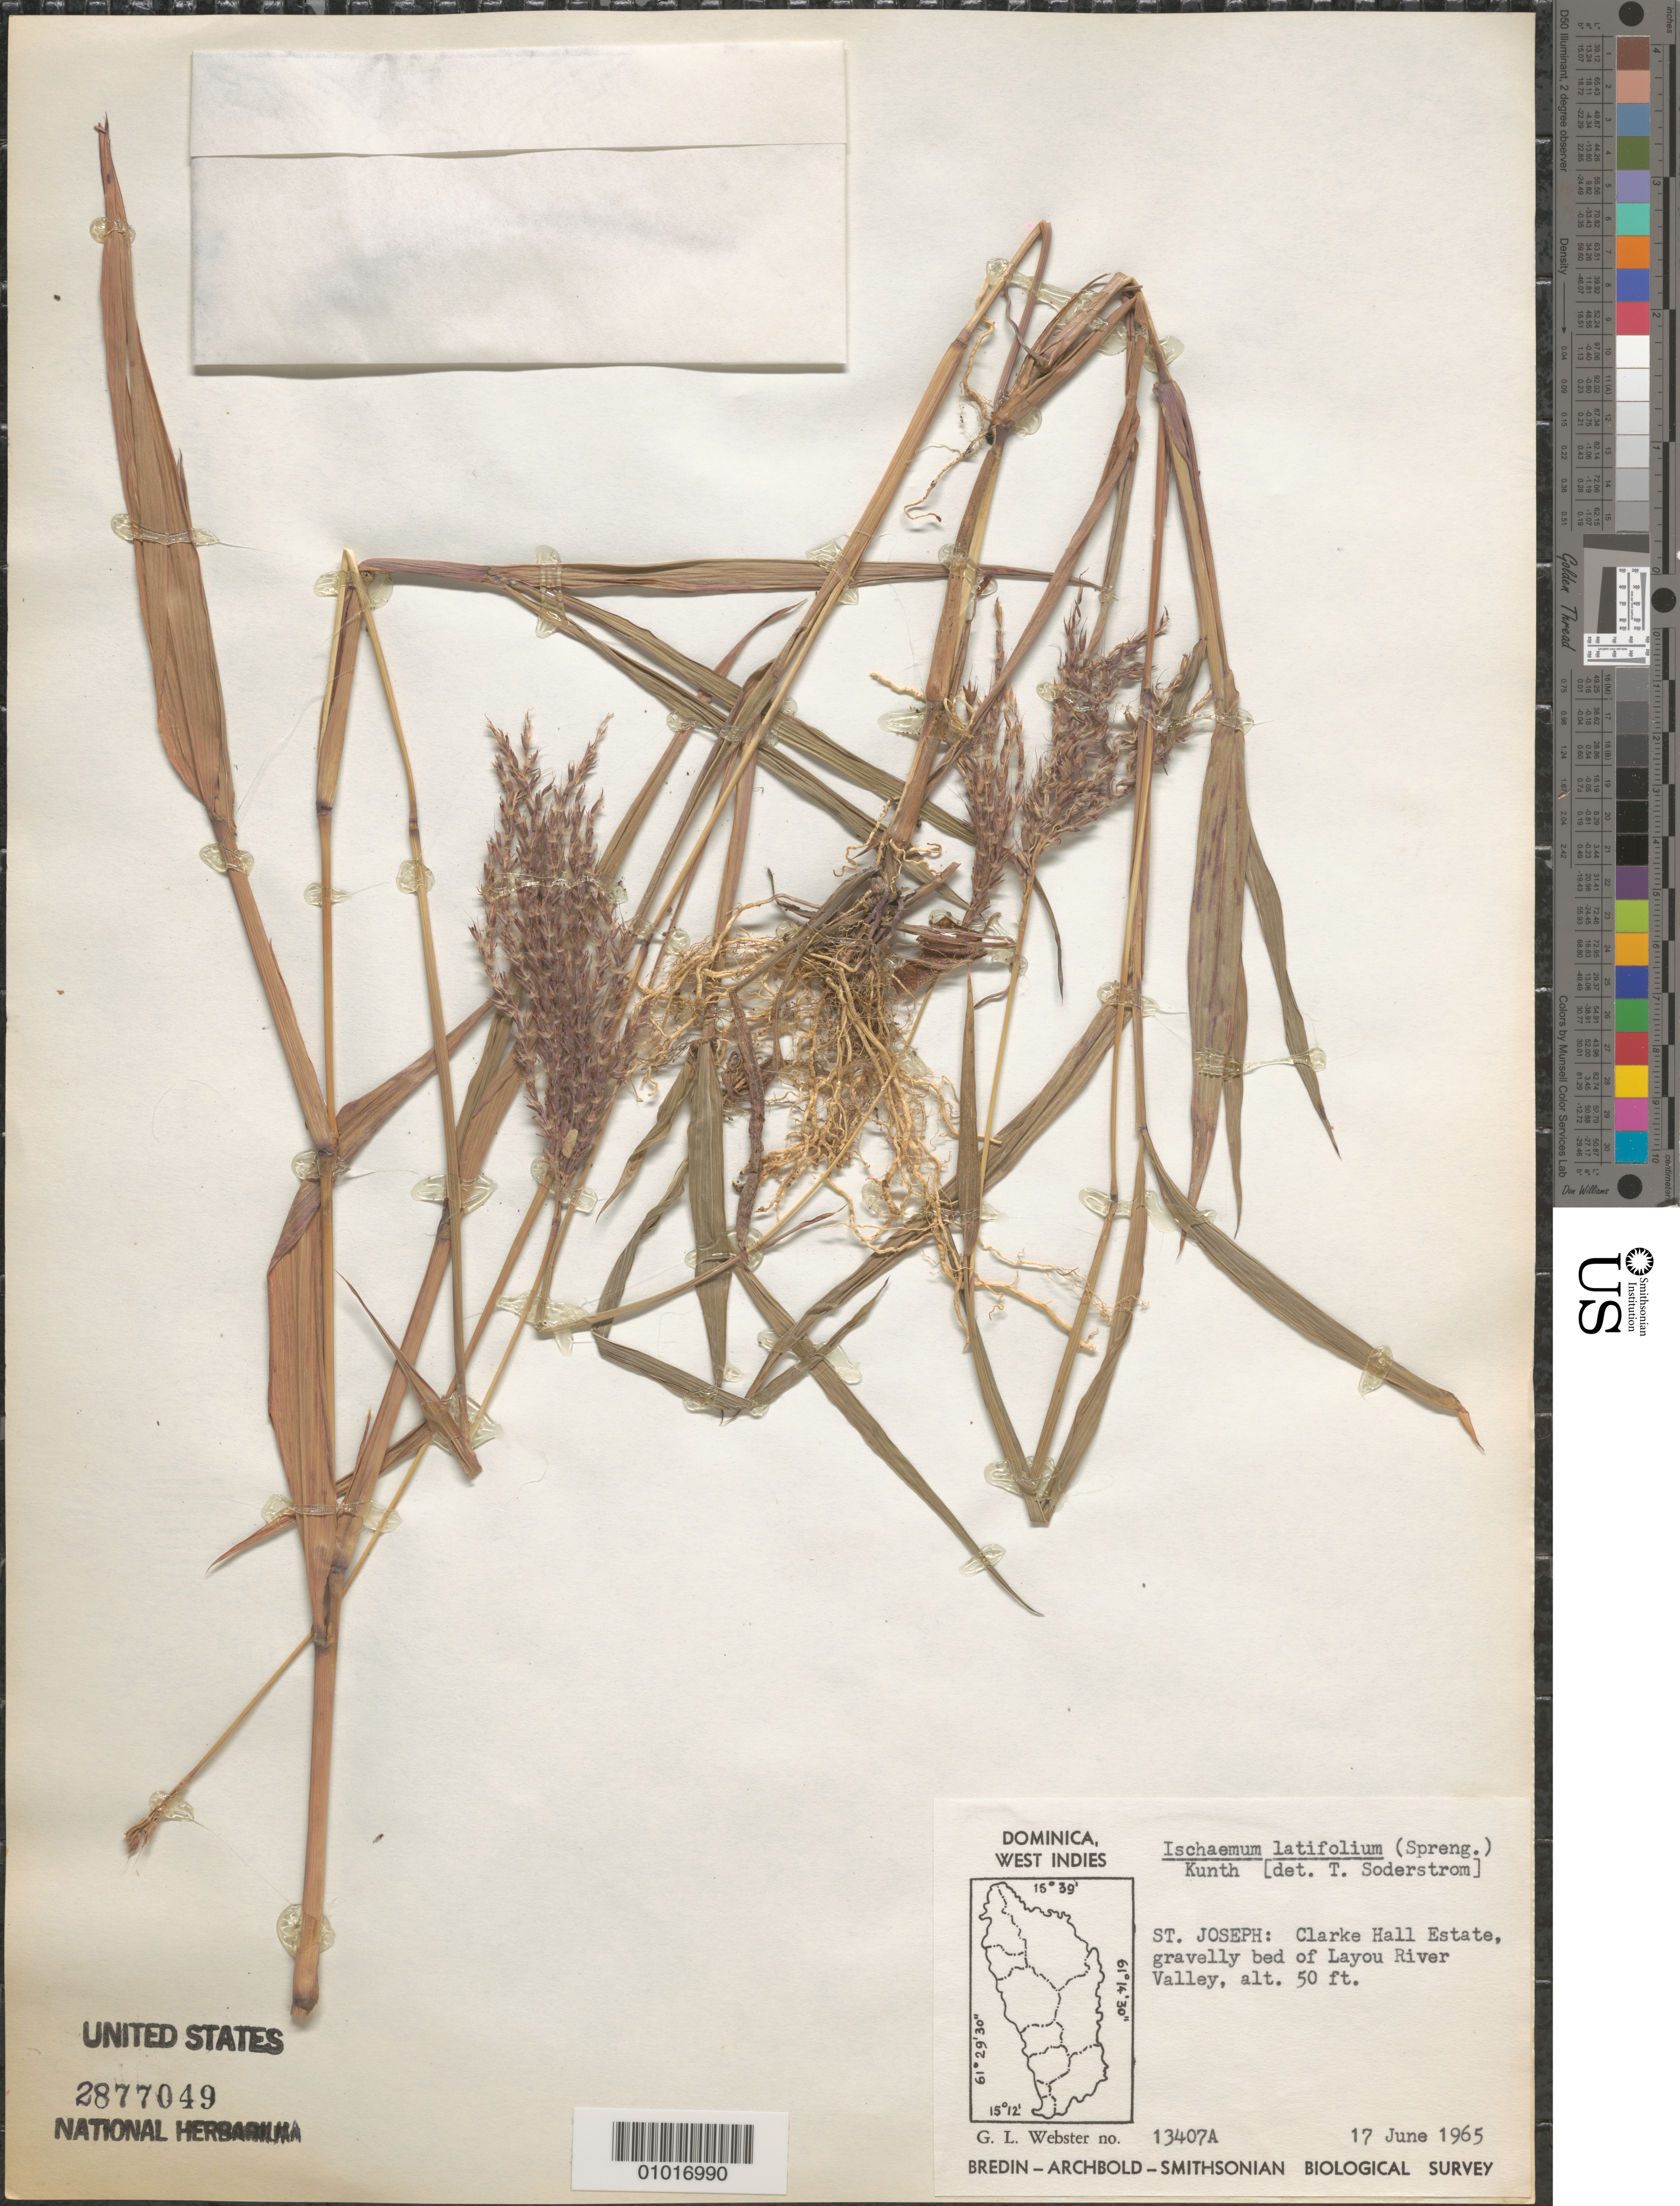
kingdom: Plantae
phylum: Tracheophyta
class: Liliopsida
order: Poales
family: Poaceae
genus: Ischaemum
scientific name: Ischaemum latifolium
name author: (Spreng.) Kunth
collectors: G. L. Webster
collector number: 13407A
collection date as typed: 17 Jun 1965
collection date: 1965-06-17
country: Dominica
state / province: St. Joseph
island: Dominica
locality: St. Joseph: Clarke Hall Estate, gravely bed of Layou River Valley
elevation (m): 15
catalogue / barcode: US 2877049